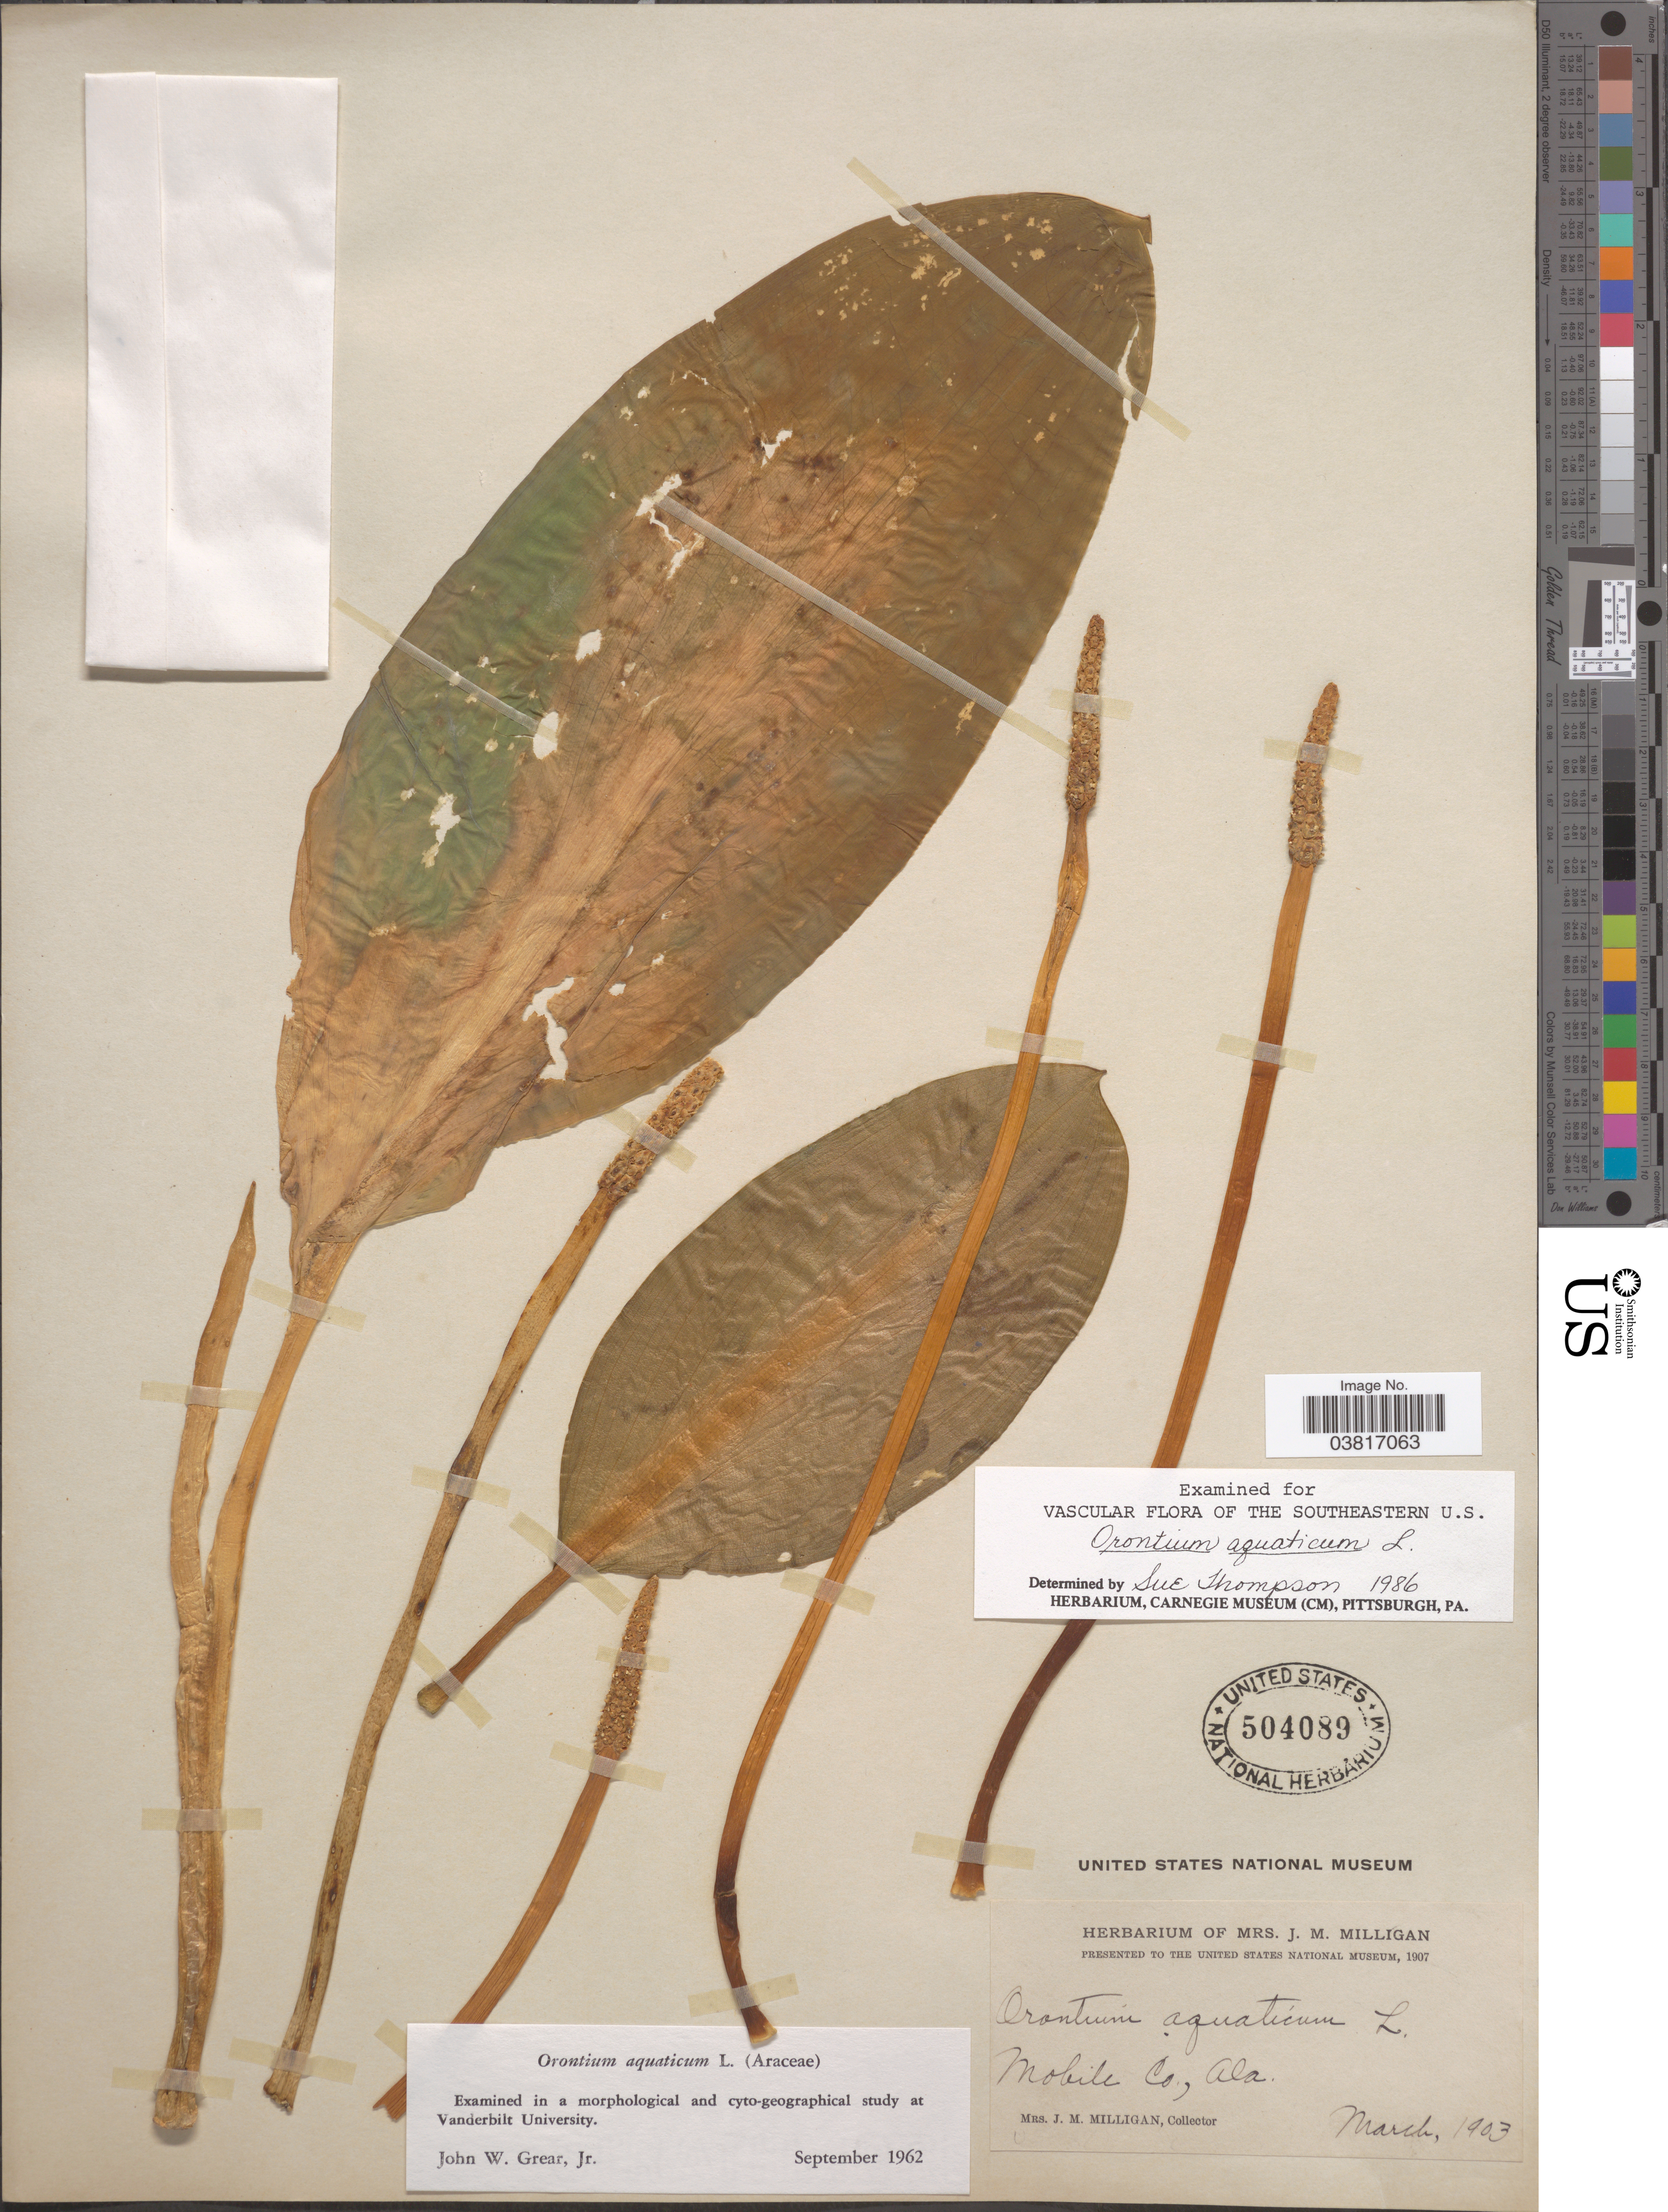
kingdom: Plantae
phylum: Tracheophyta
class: Liliopsida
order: Alismatales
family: Araceae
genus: Orontium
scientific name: Orontium aquaticum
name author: L.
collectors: J. Milligan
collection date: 1903-03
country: United States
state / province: Alabama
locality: Mobile Co.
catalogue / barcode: US 504089